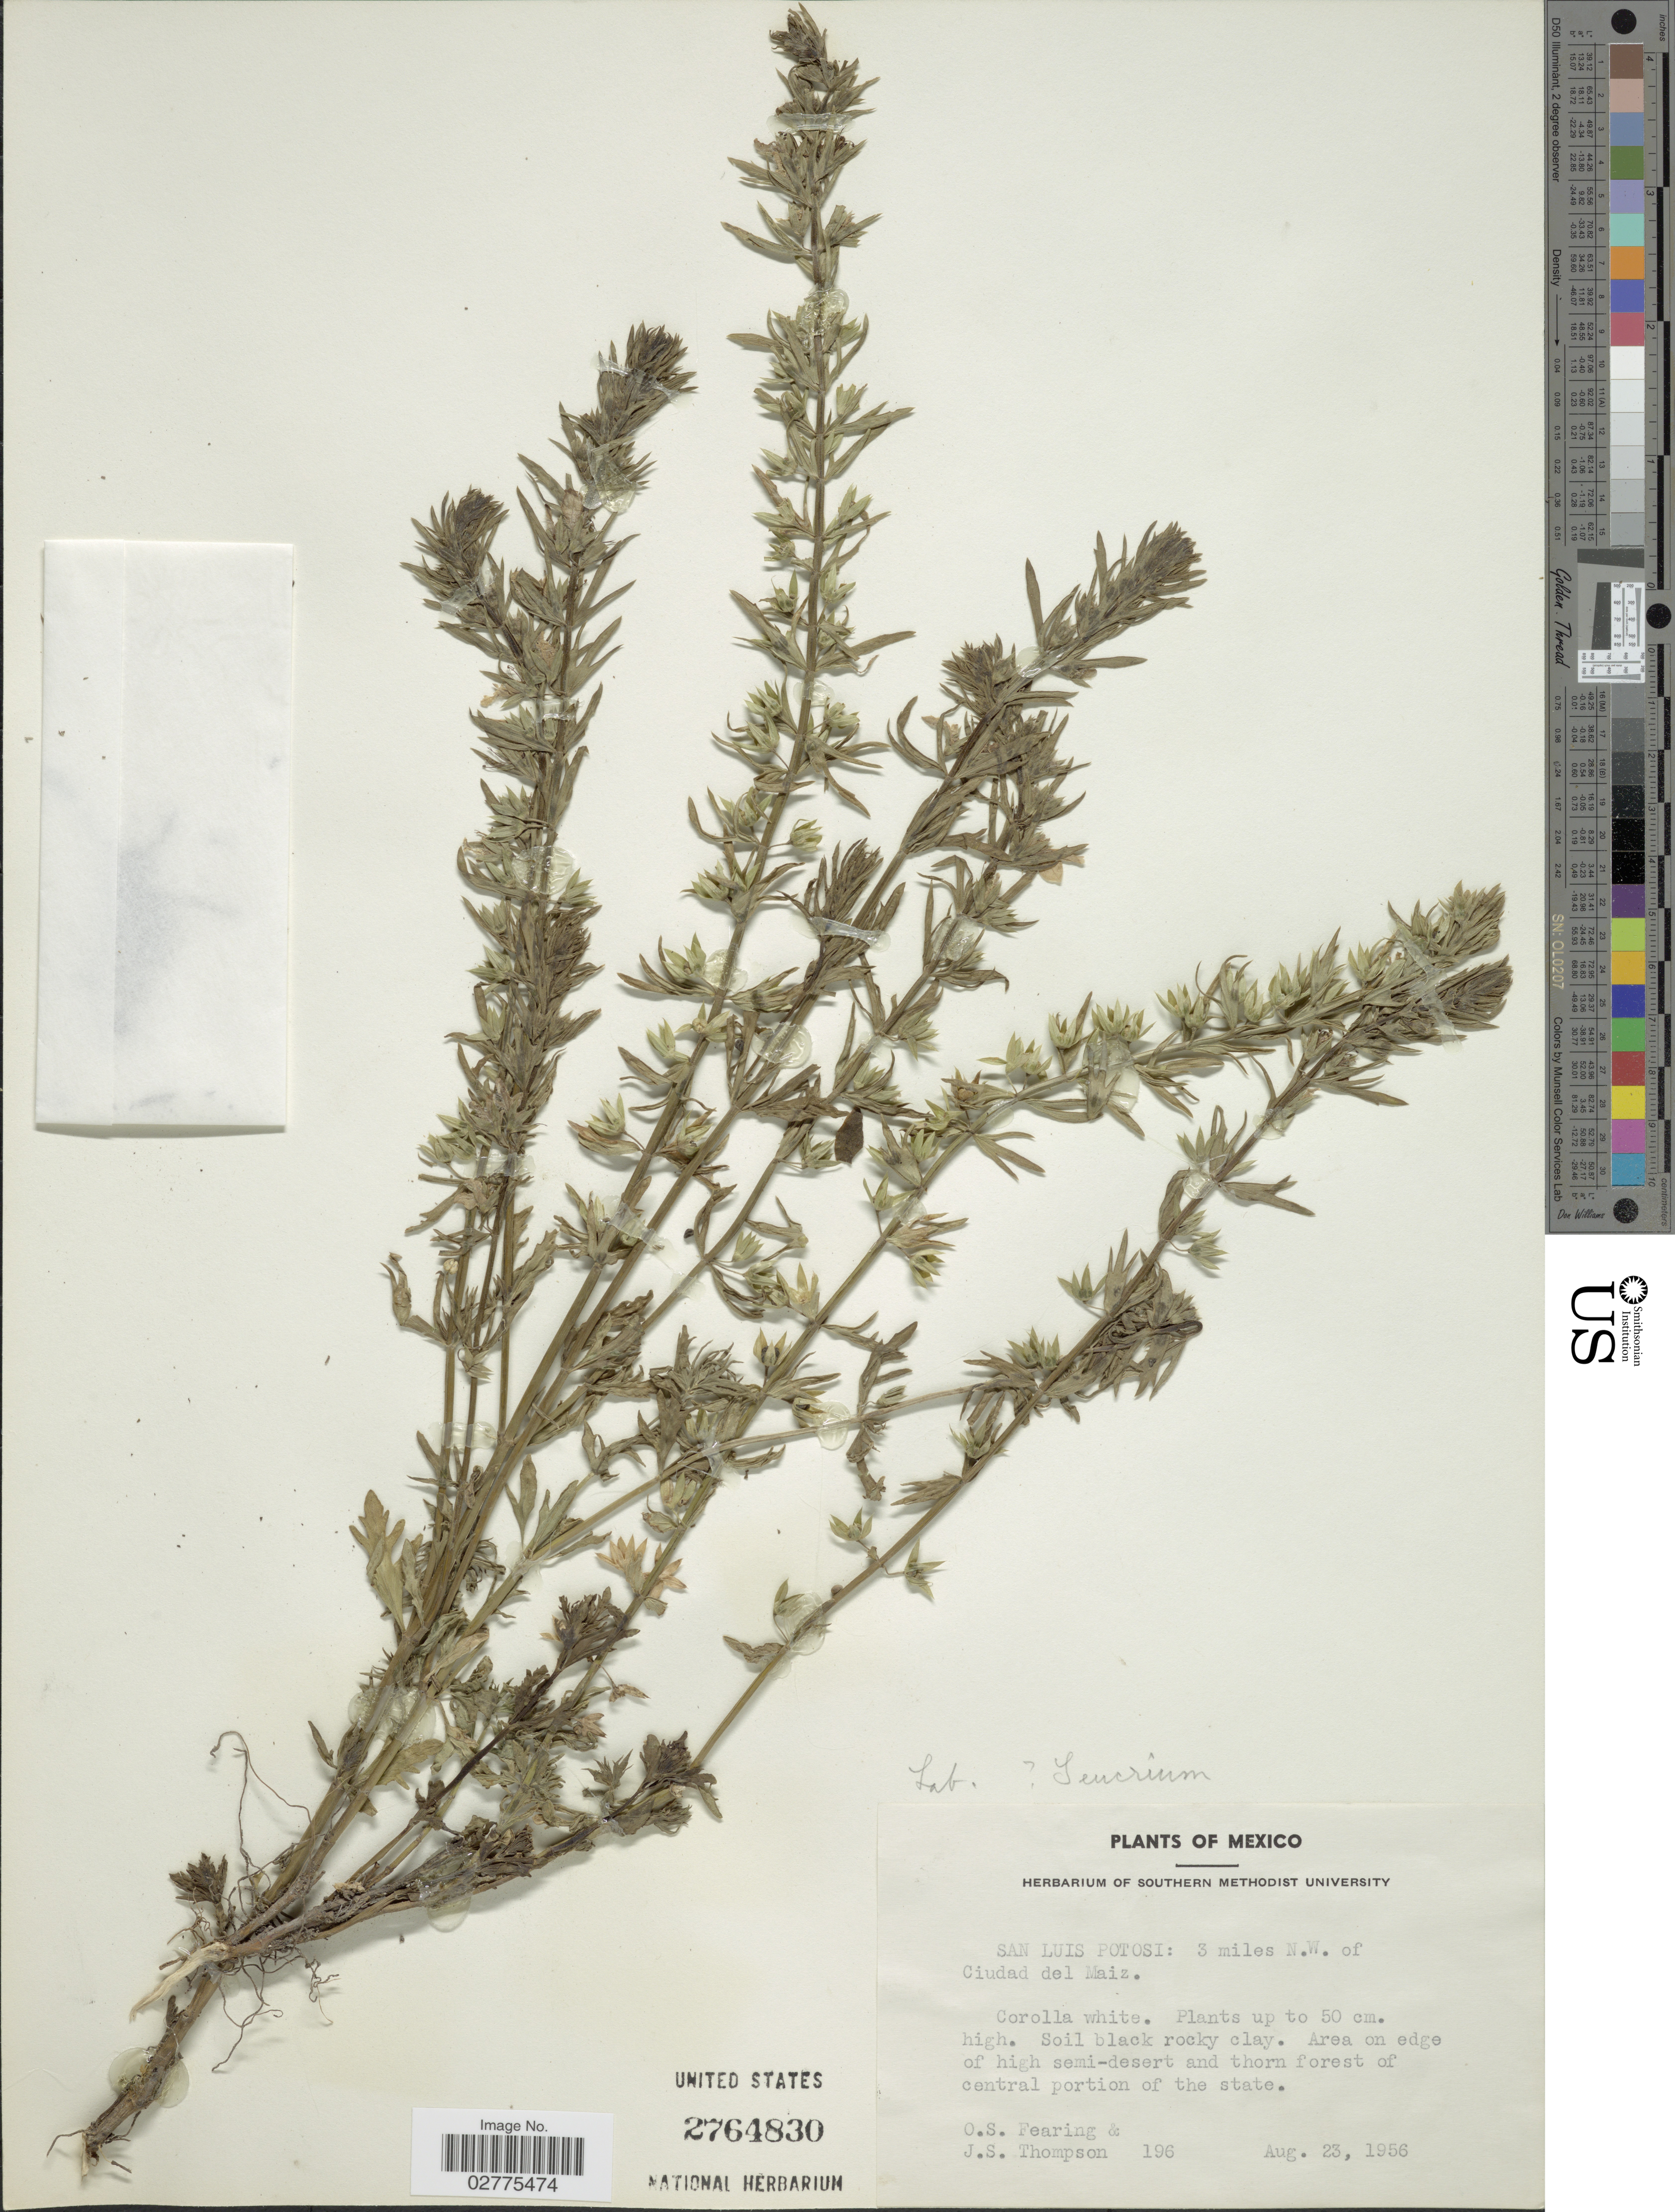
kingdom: Plantae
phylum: Tracheophyta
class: Magnoliopsida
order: Lamiales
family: Lamiaceae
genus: Teucrium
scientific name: Teucrium sp.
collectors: O. S. Fearing & J. S. Thompson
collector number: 196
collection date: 1956-08-23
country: Mexico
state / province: San Luis Potosí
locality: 3 miles N.W. of Ciudad del Maiz.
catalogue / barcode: US 2764830